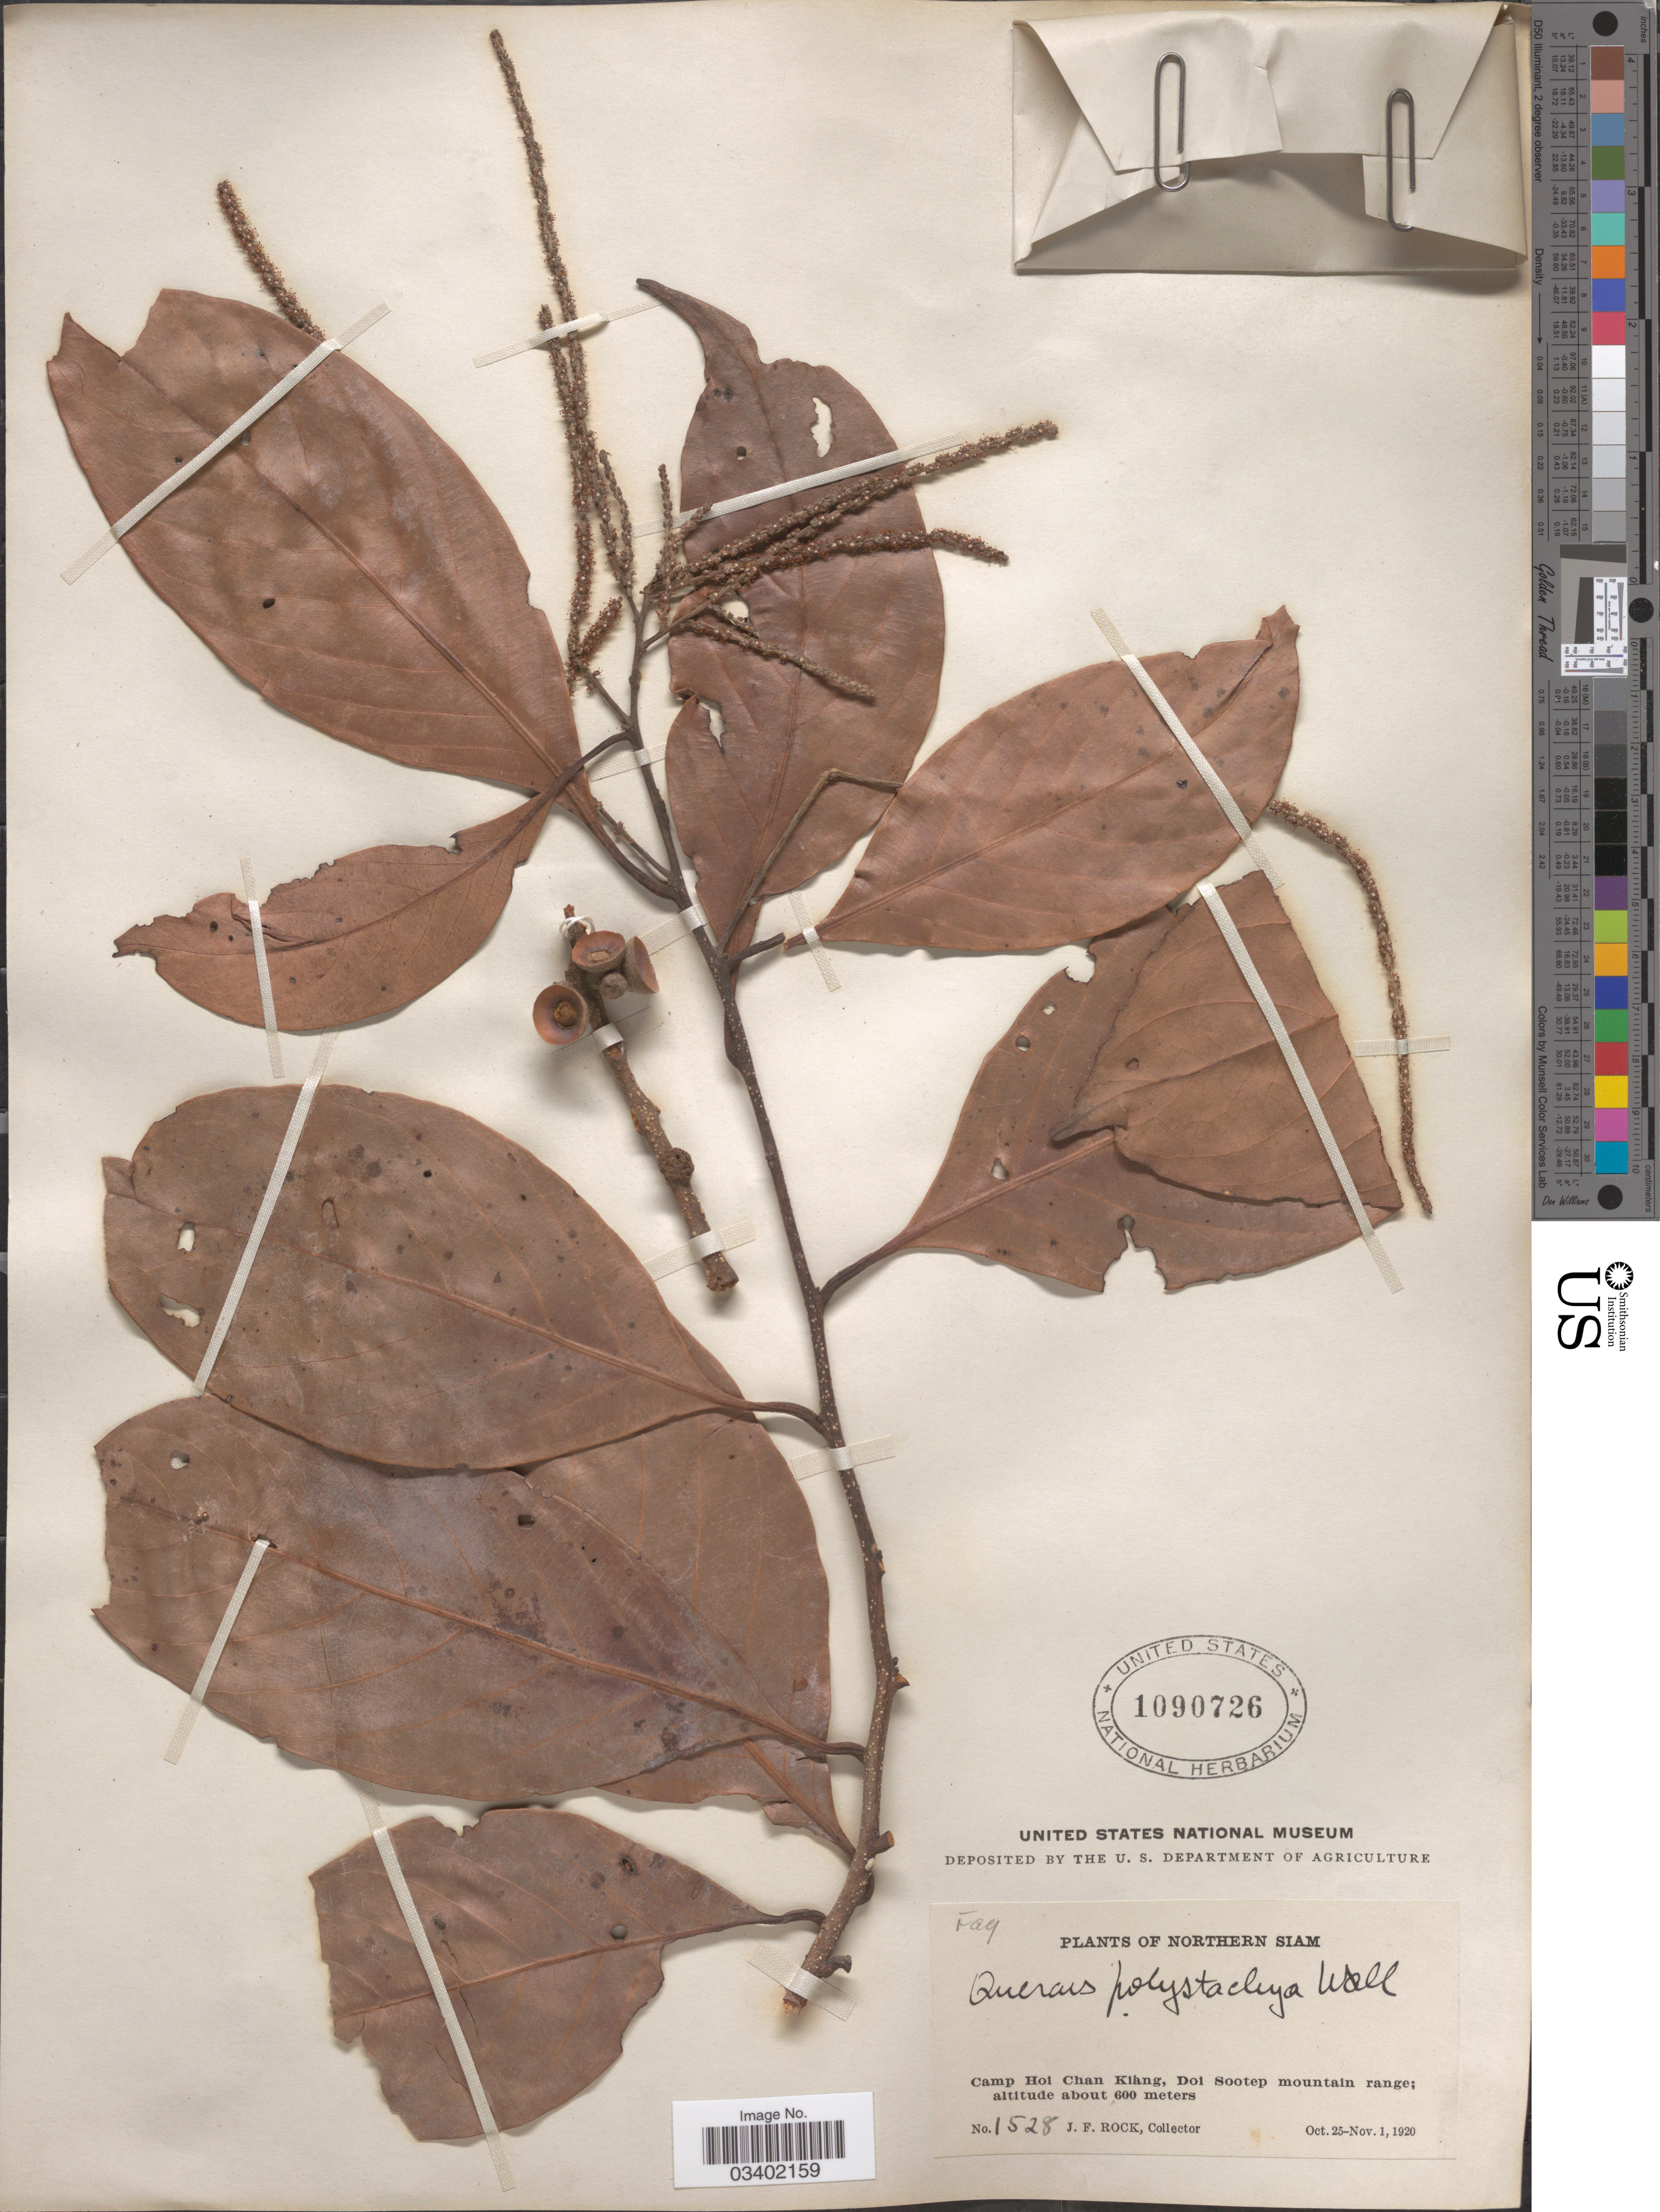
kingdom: Plantae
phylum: Tracheophyta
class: Magnoliopsida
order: Fagales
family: Fagaceae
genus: Lithocarpus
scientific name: Lithocarpus polystachyus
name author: (Wall. ex A. DC.) Rehder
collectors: J. Rock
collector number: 1528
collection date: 1920-10-25/1920-11-01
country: Thailand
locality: Northern Siam. Camp Hoi Chan Kiang, Doi Sootep mountain range.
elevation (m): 600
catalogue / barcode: US 1090726